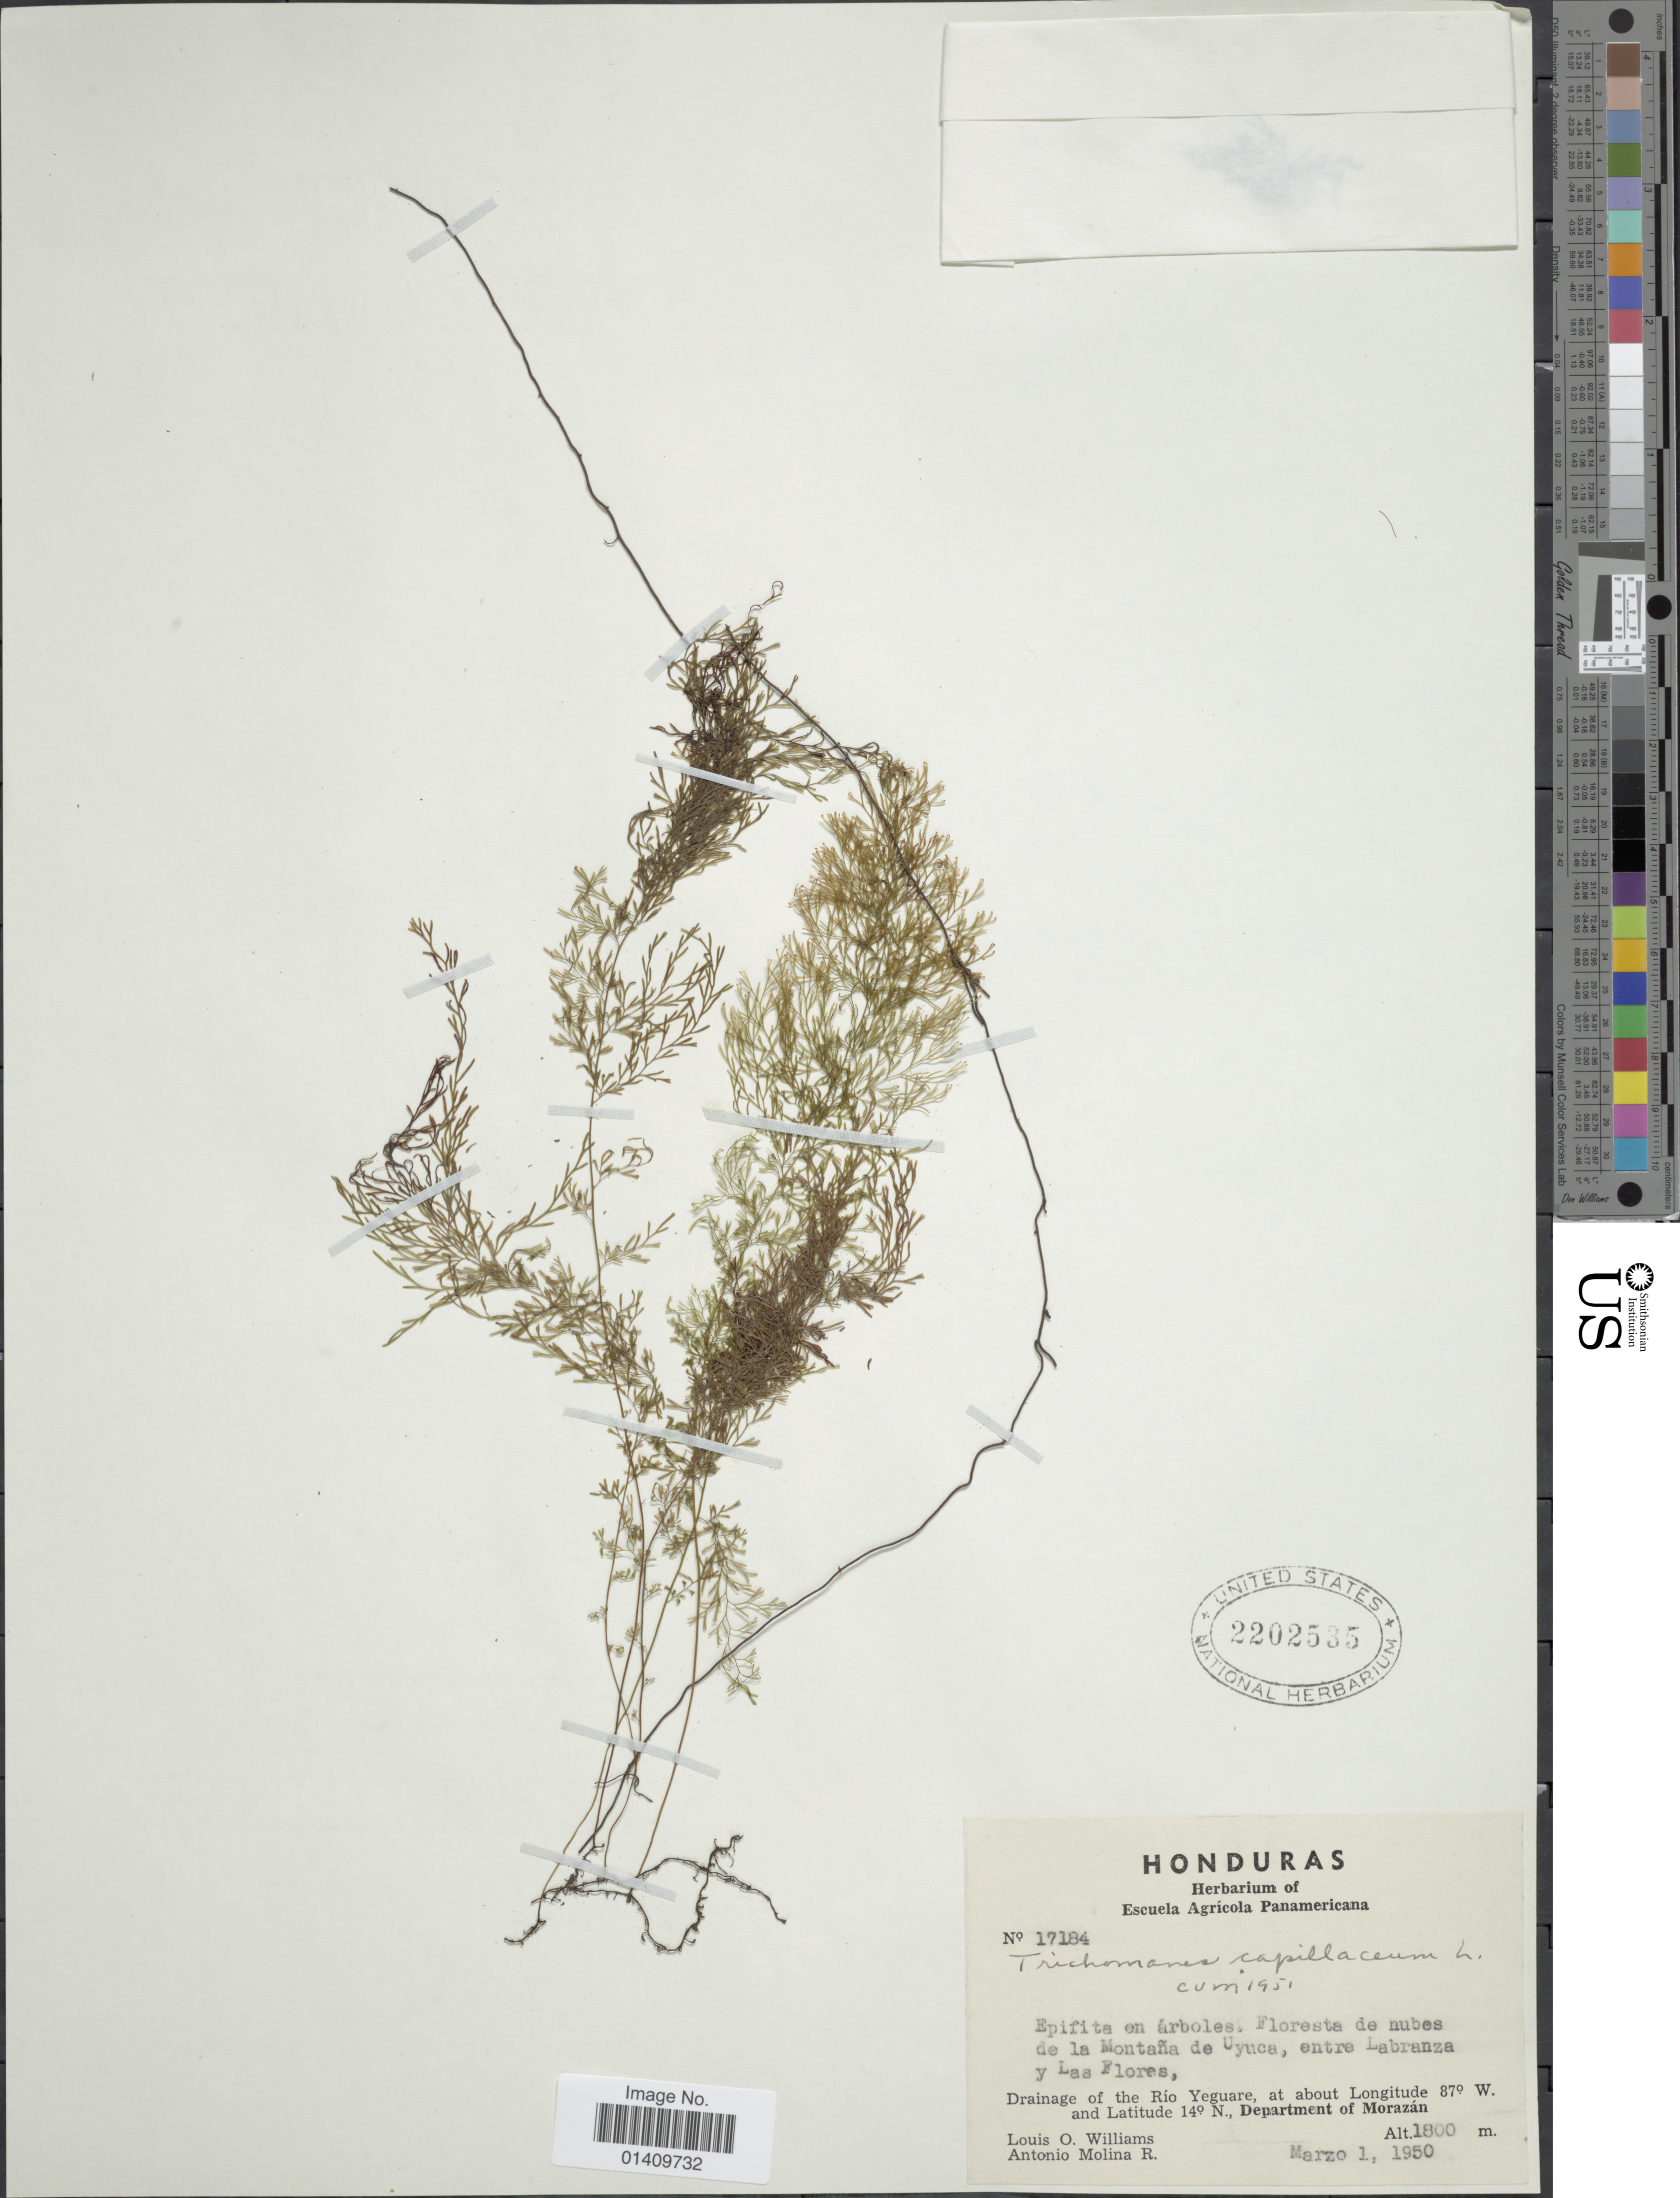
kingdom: Plantae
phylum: Tracheophyta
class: Polypodiopsida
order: Hymenophyllales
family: Hymenophyllaceae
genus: Polyphlebium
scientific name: Polyphlebium capillaceum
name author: (L.) Ebihara & Dubuisson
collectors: L. O. Williams & A. Molina R.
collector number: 17184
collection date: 1950-03-01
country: Honduras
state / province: Fco. Morazán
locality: Drainage of the Rio Yeguare department of Morazán. Floresta de nubes de la Montana de Uyuca entre Labranza y Las Flores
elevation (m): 1800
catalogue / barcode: US 2202535